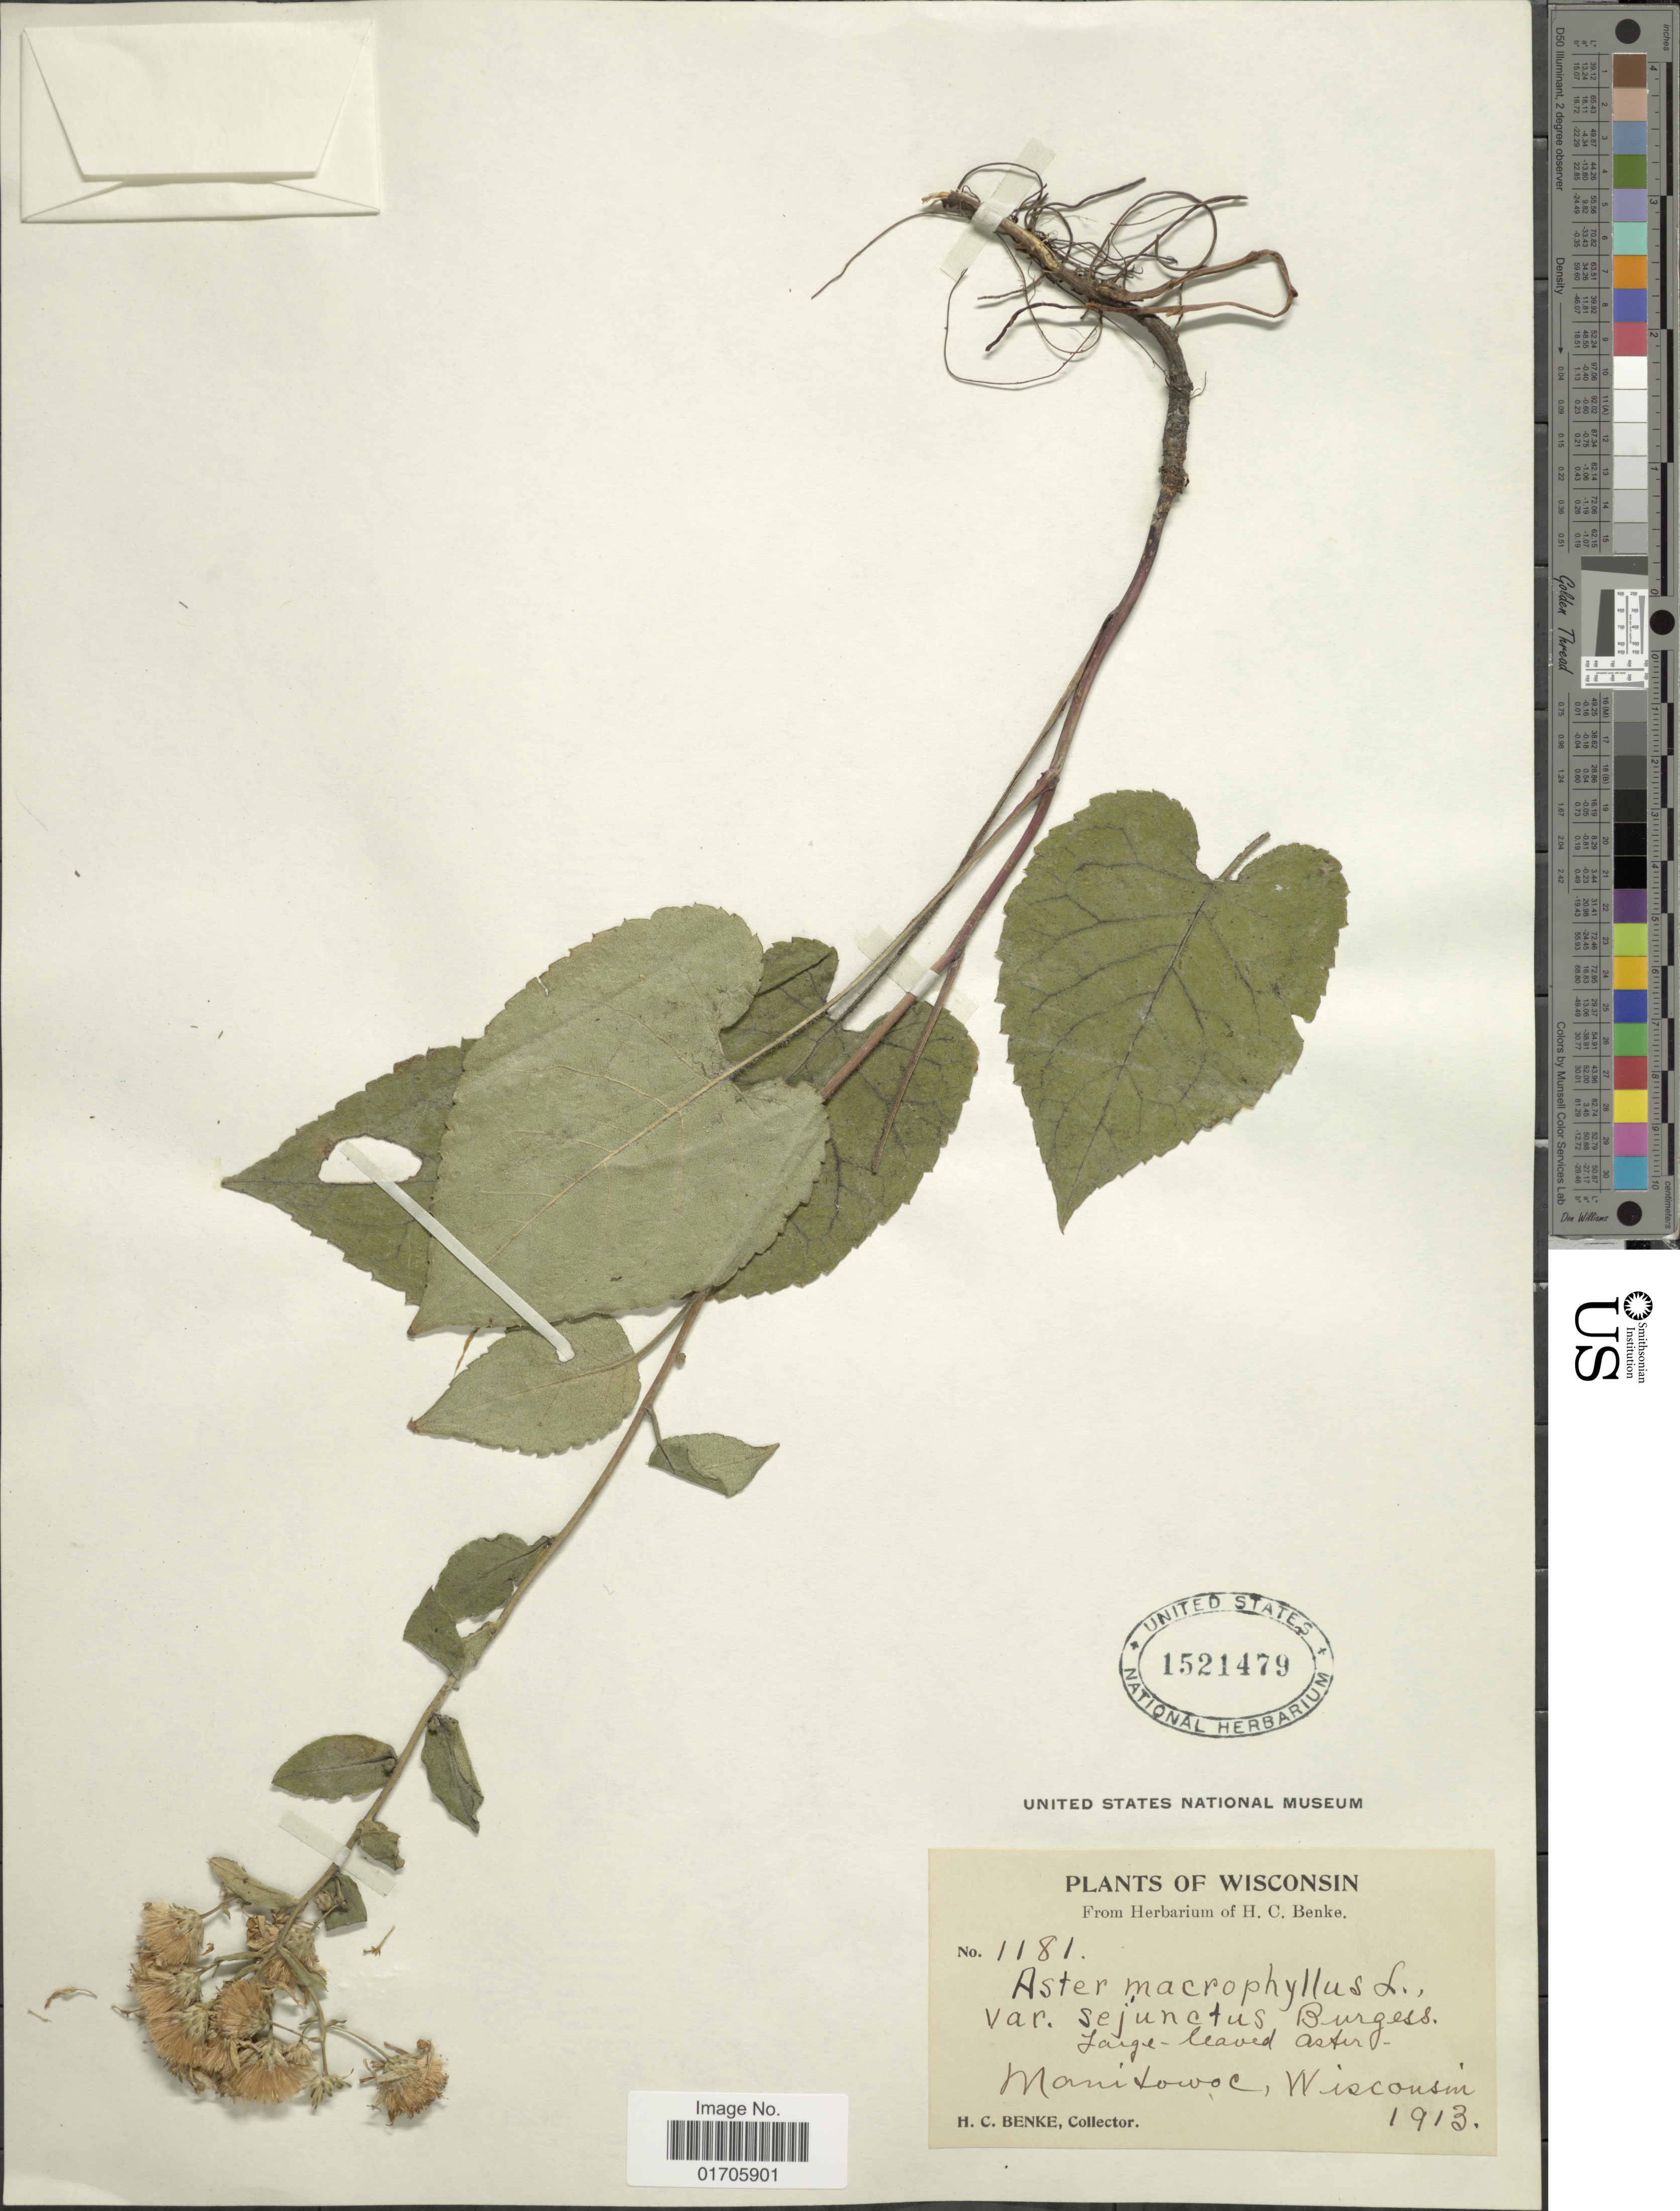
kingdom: Plantae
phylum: Tracheophyta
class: Magnoliopsida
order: Asterales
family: Asteraceae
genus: Eurybia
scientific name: Eurybia macrophylla var. ianthina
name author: (E.S. Burgess) G. Wilh. & Rericha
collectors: H. Benke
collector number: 1181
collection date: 1913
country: United States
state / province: Wisconsin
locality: Manitowoc.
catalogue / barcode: US 1521479